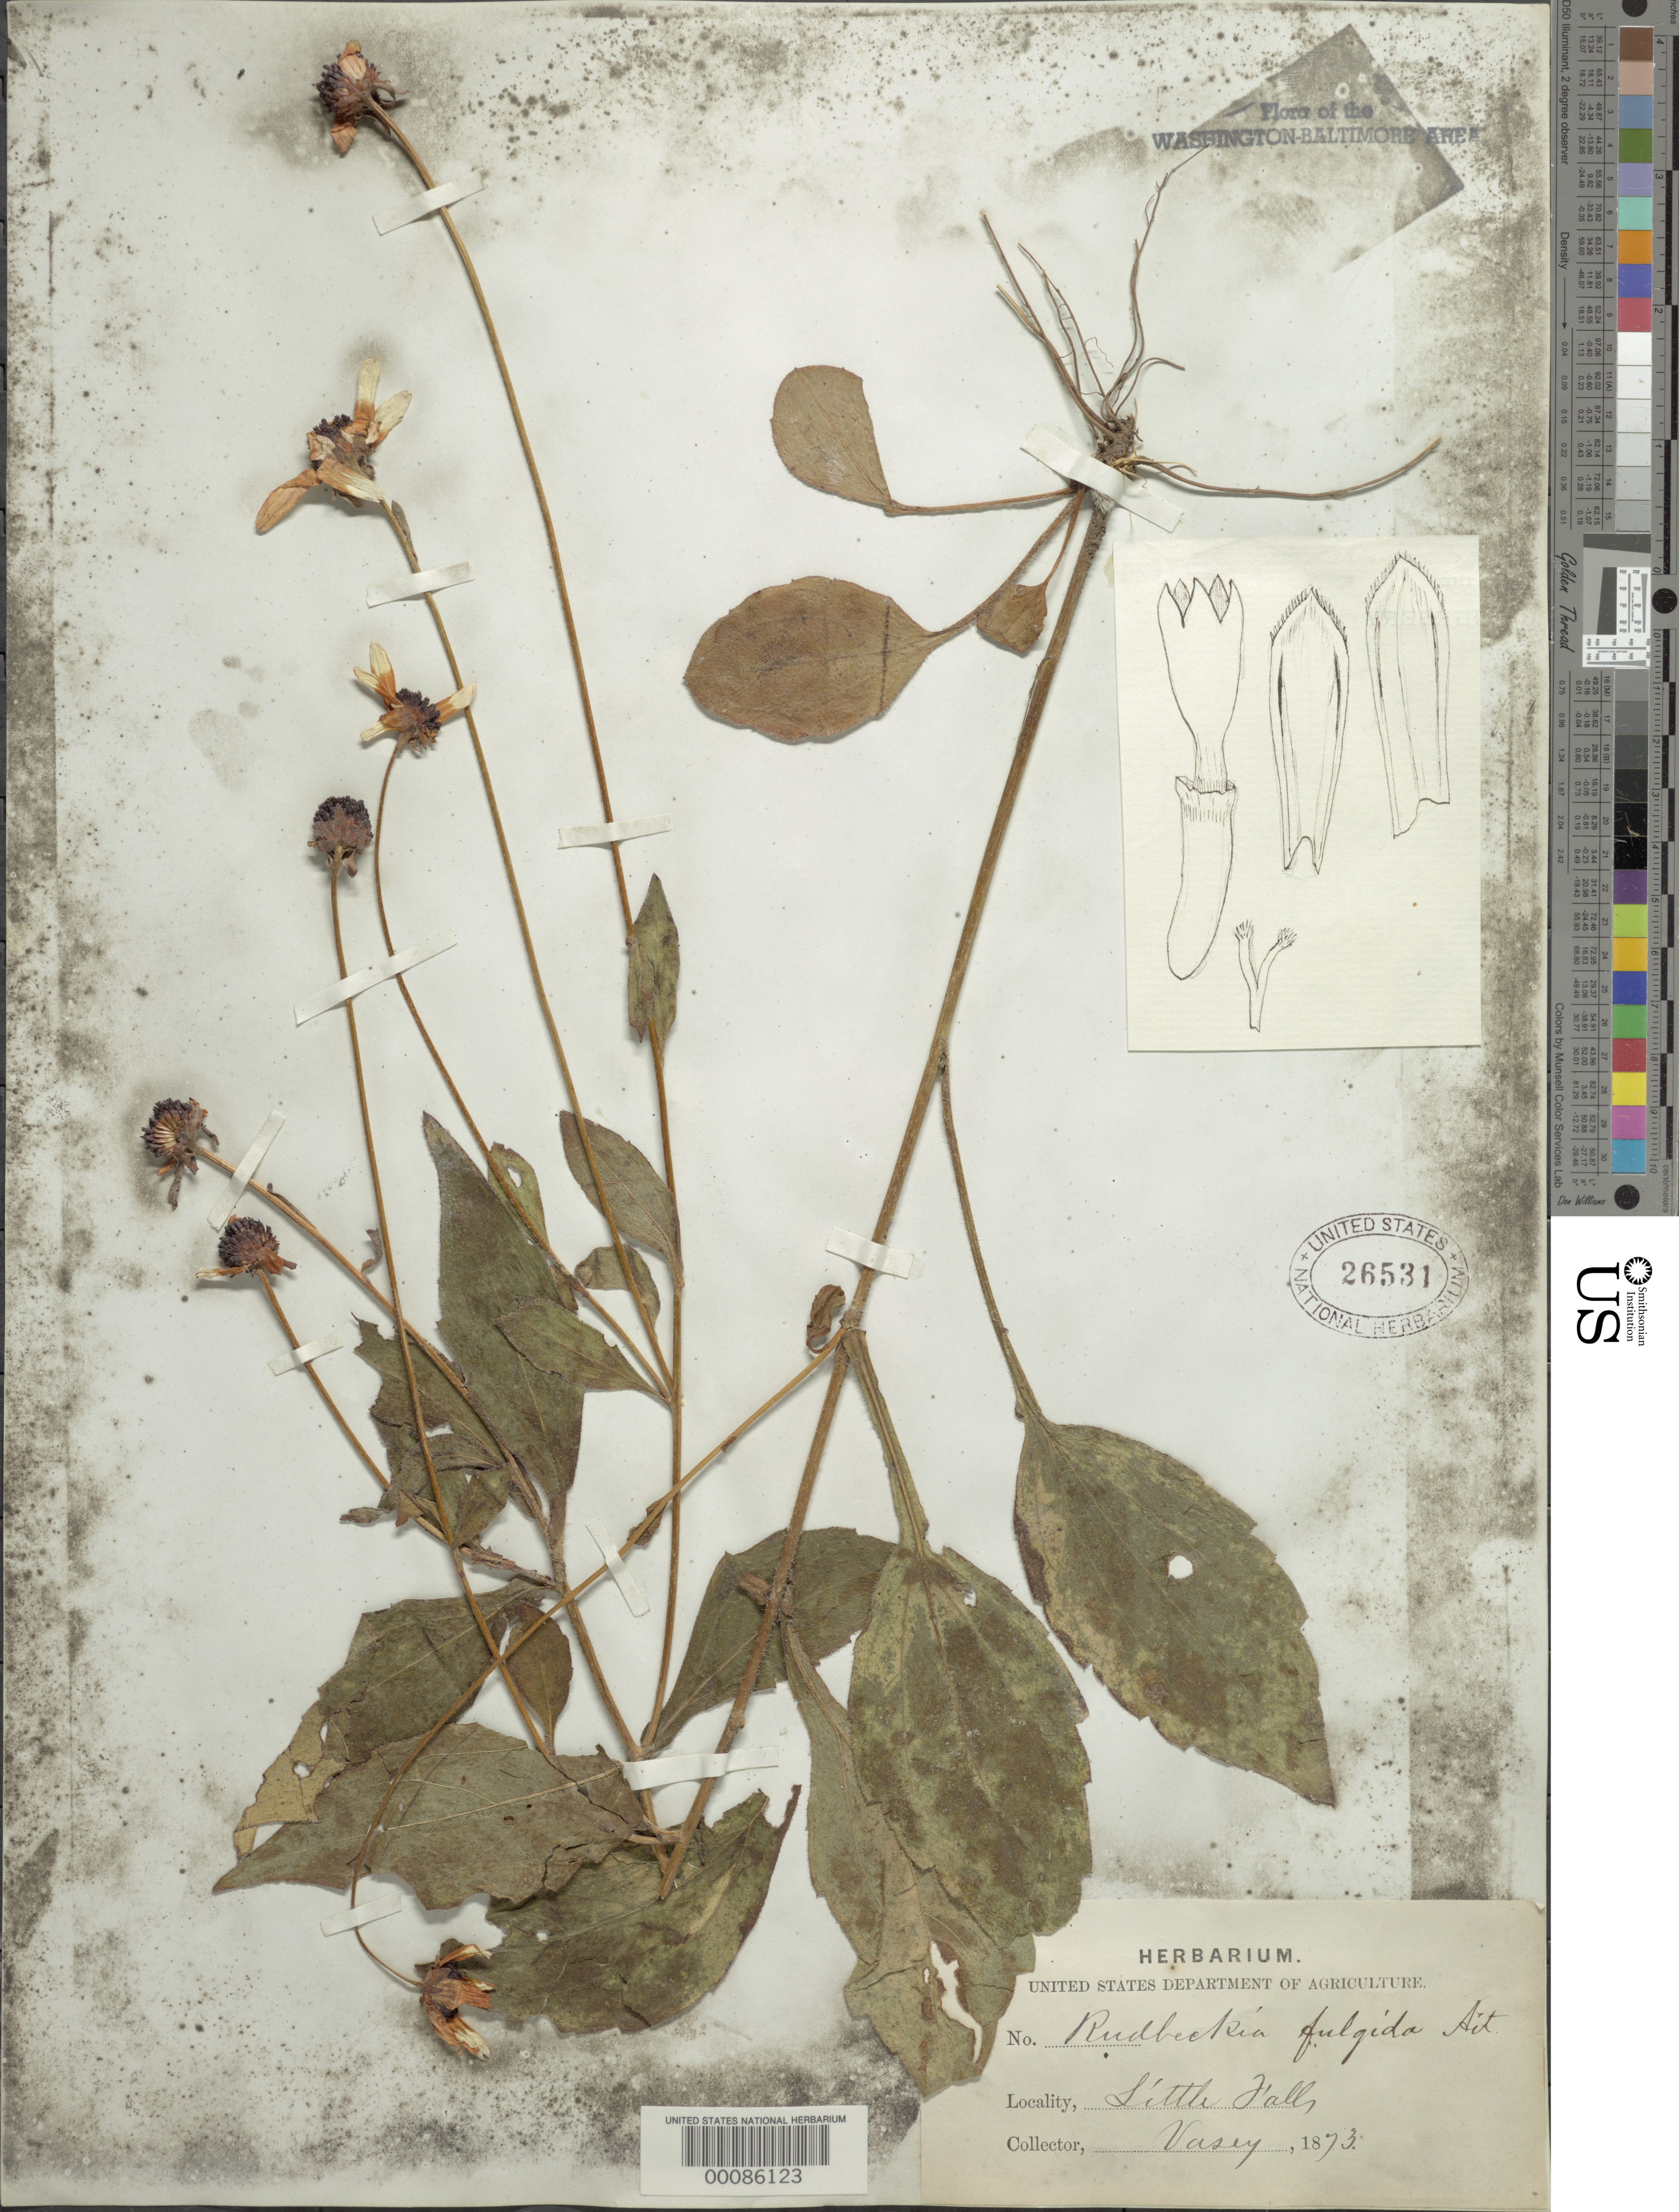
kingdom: Plantae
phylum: Tracheophyta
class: Magnoliopsida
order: Asterales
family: Asteraceae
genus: Rudbeckia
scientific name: Rudbeckia fulgida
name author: Aiton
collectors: G. Vasey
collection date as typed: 1873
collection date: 1873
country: United States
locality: Little Falls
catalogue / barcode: US 26531